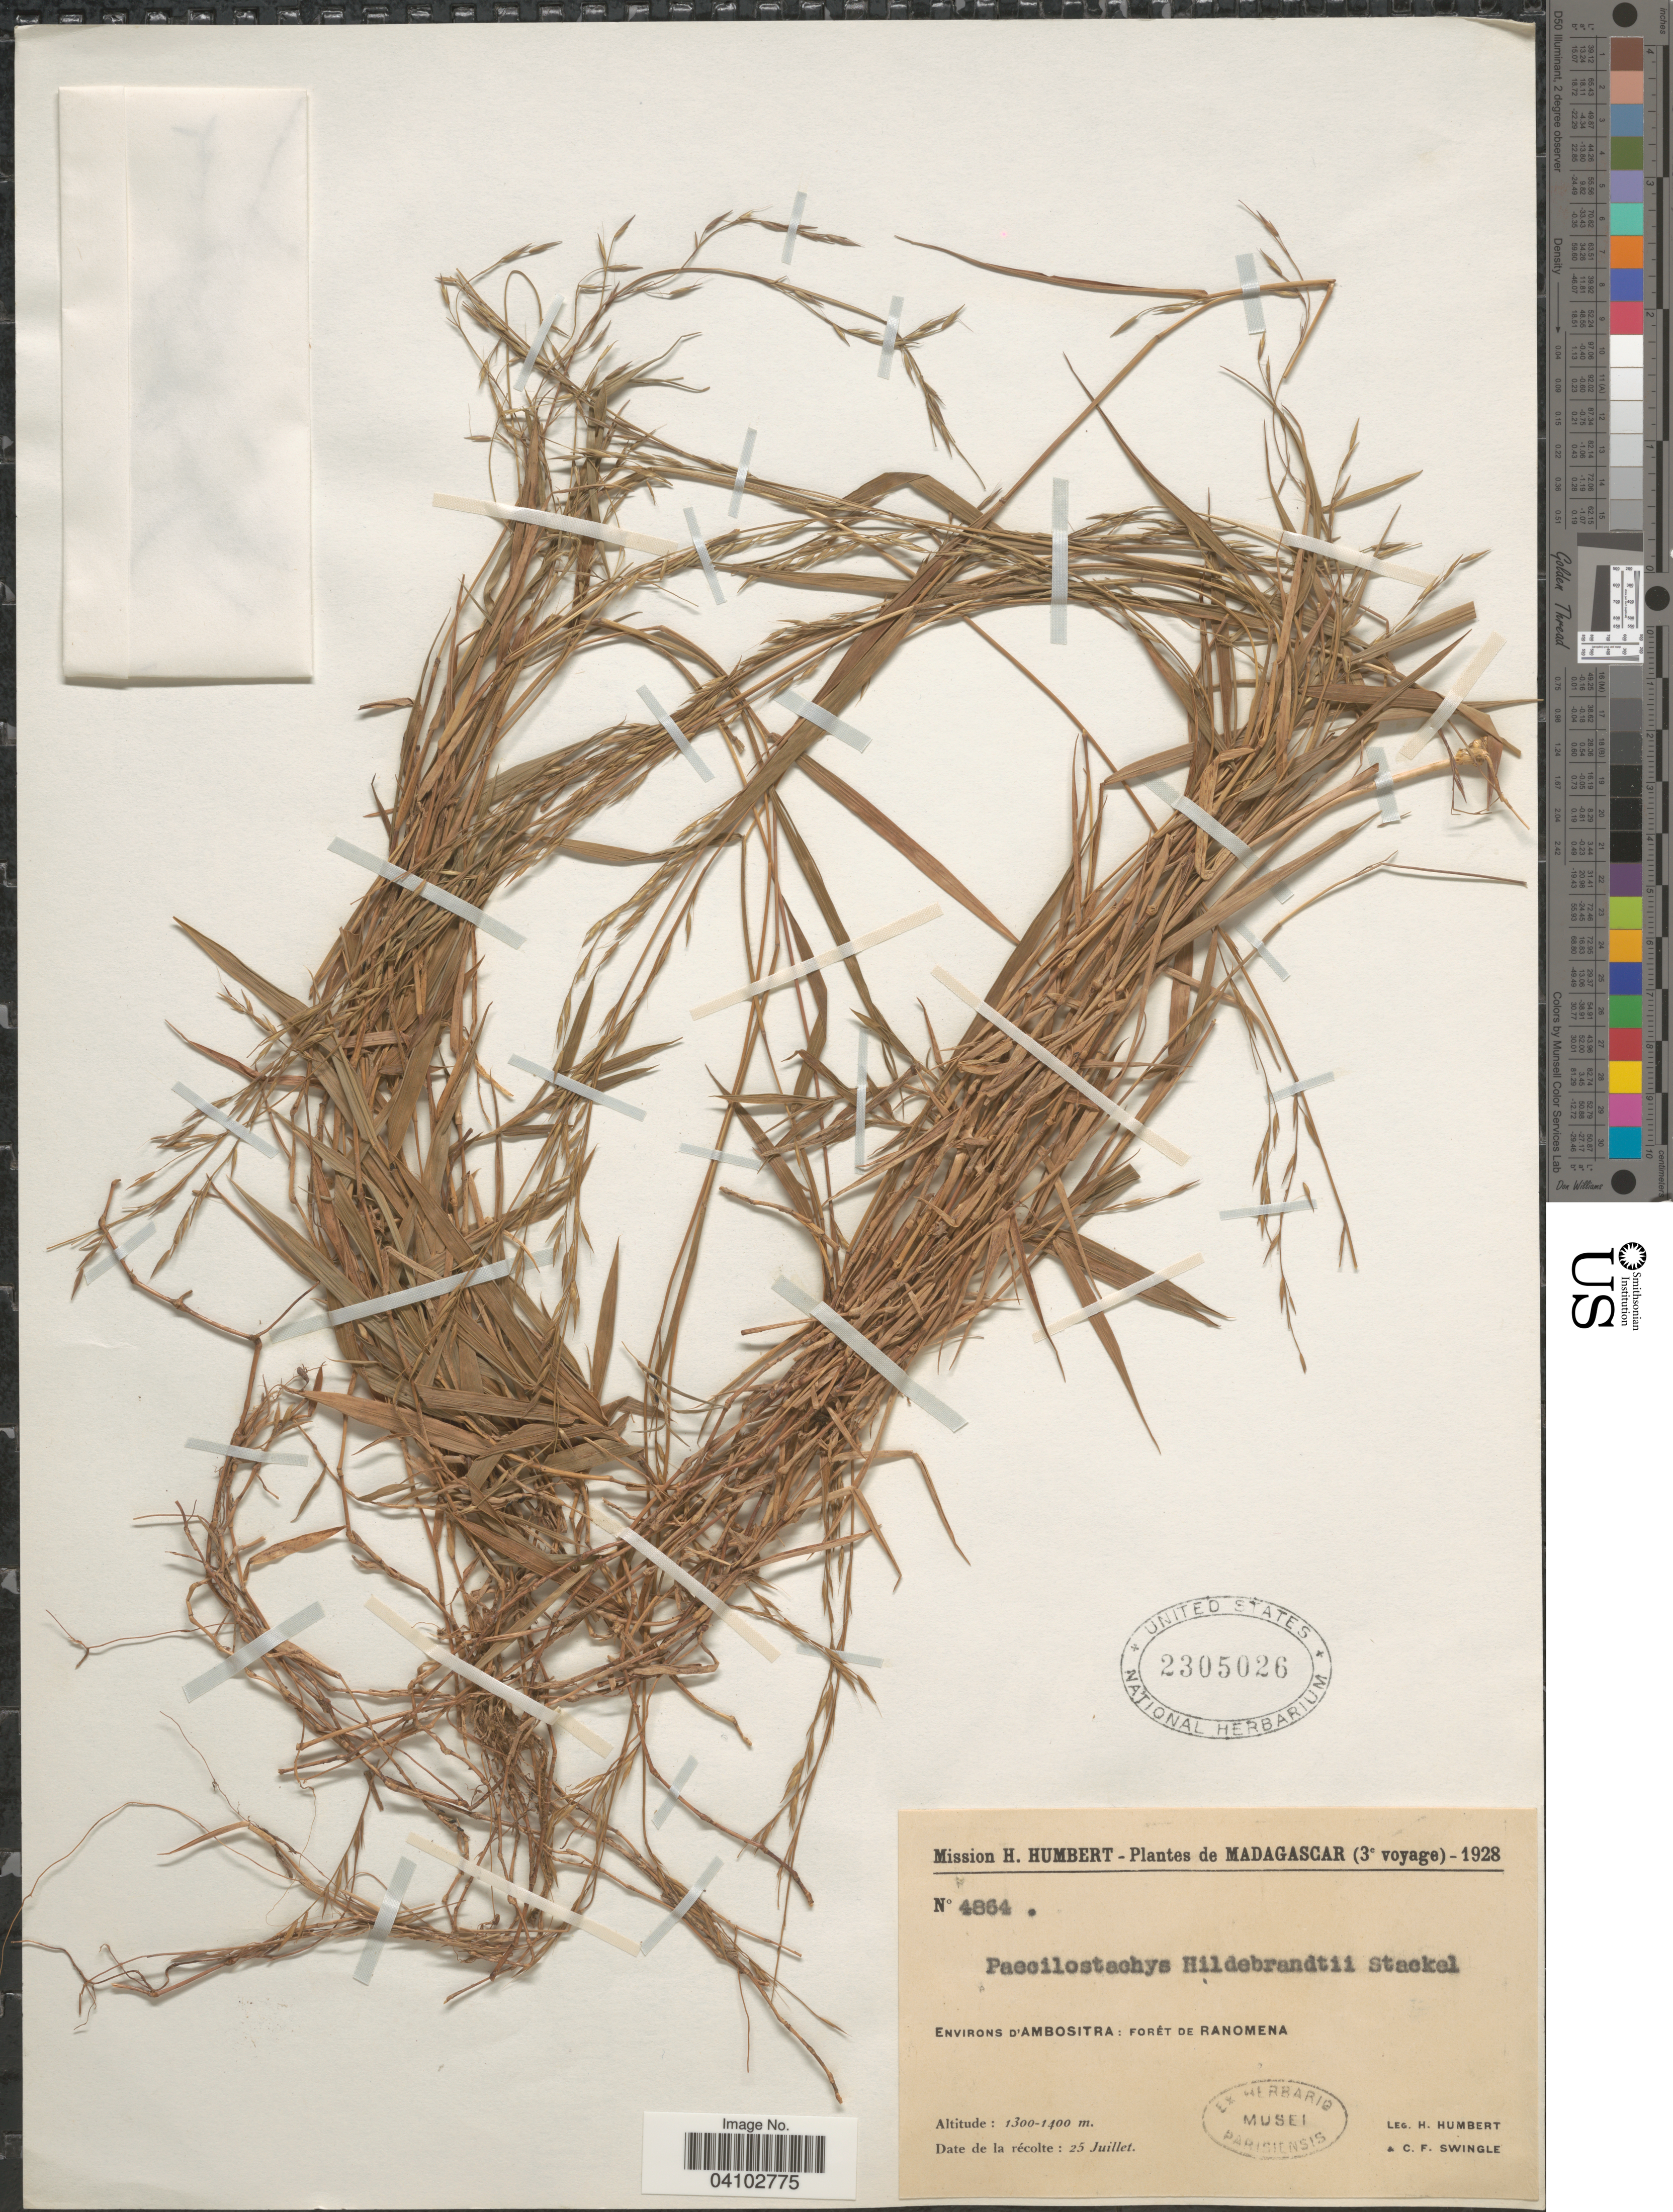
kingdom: Plantae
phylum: Tracheophyta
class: Liliopsida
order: Poales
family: Poaceae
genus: Poecilostachys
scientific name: Poecilostachys hildebrandtii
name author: Hack.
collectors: H. Humbert & C. Swingle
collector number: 4864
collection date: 1928-07-25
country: Madagascar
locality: Plantes de Madagascar (3e voyage) - 1928. Environs d'Ambositra: forêt de Ranomena.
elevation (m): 1300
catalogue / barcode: US 2305026